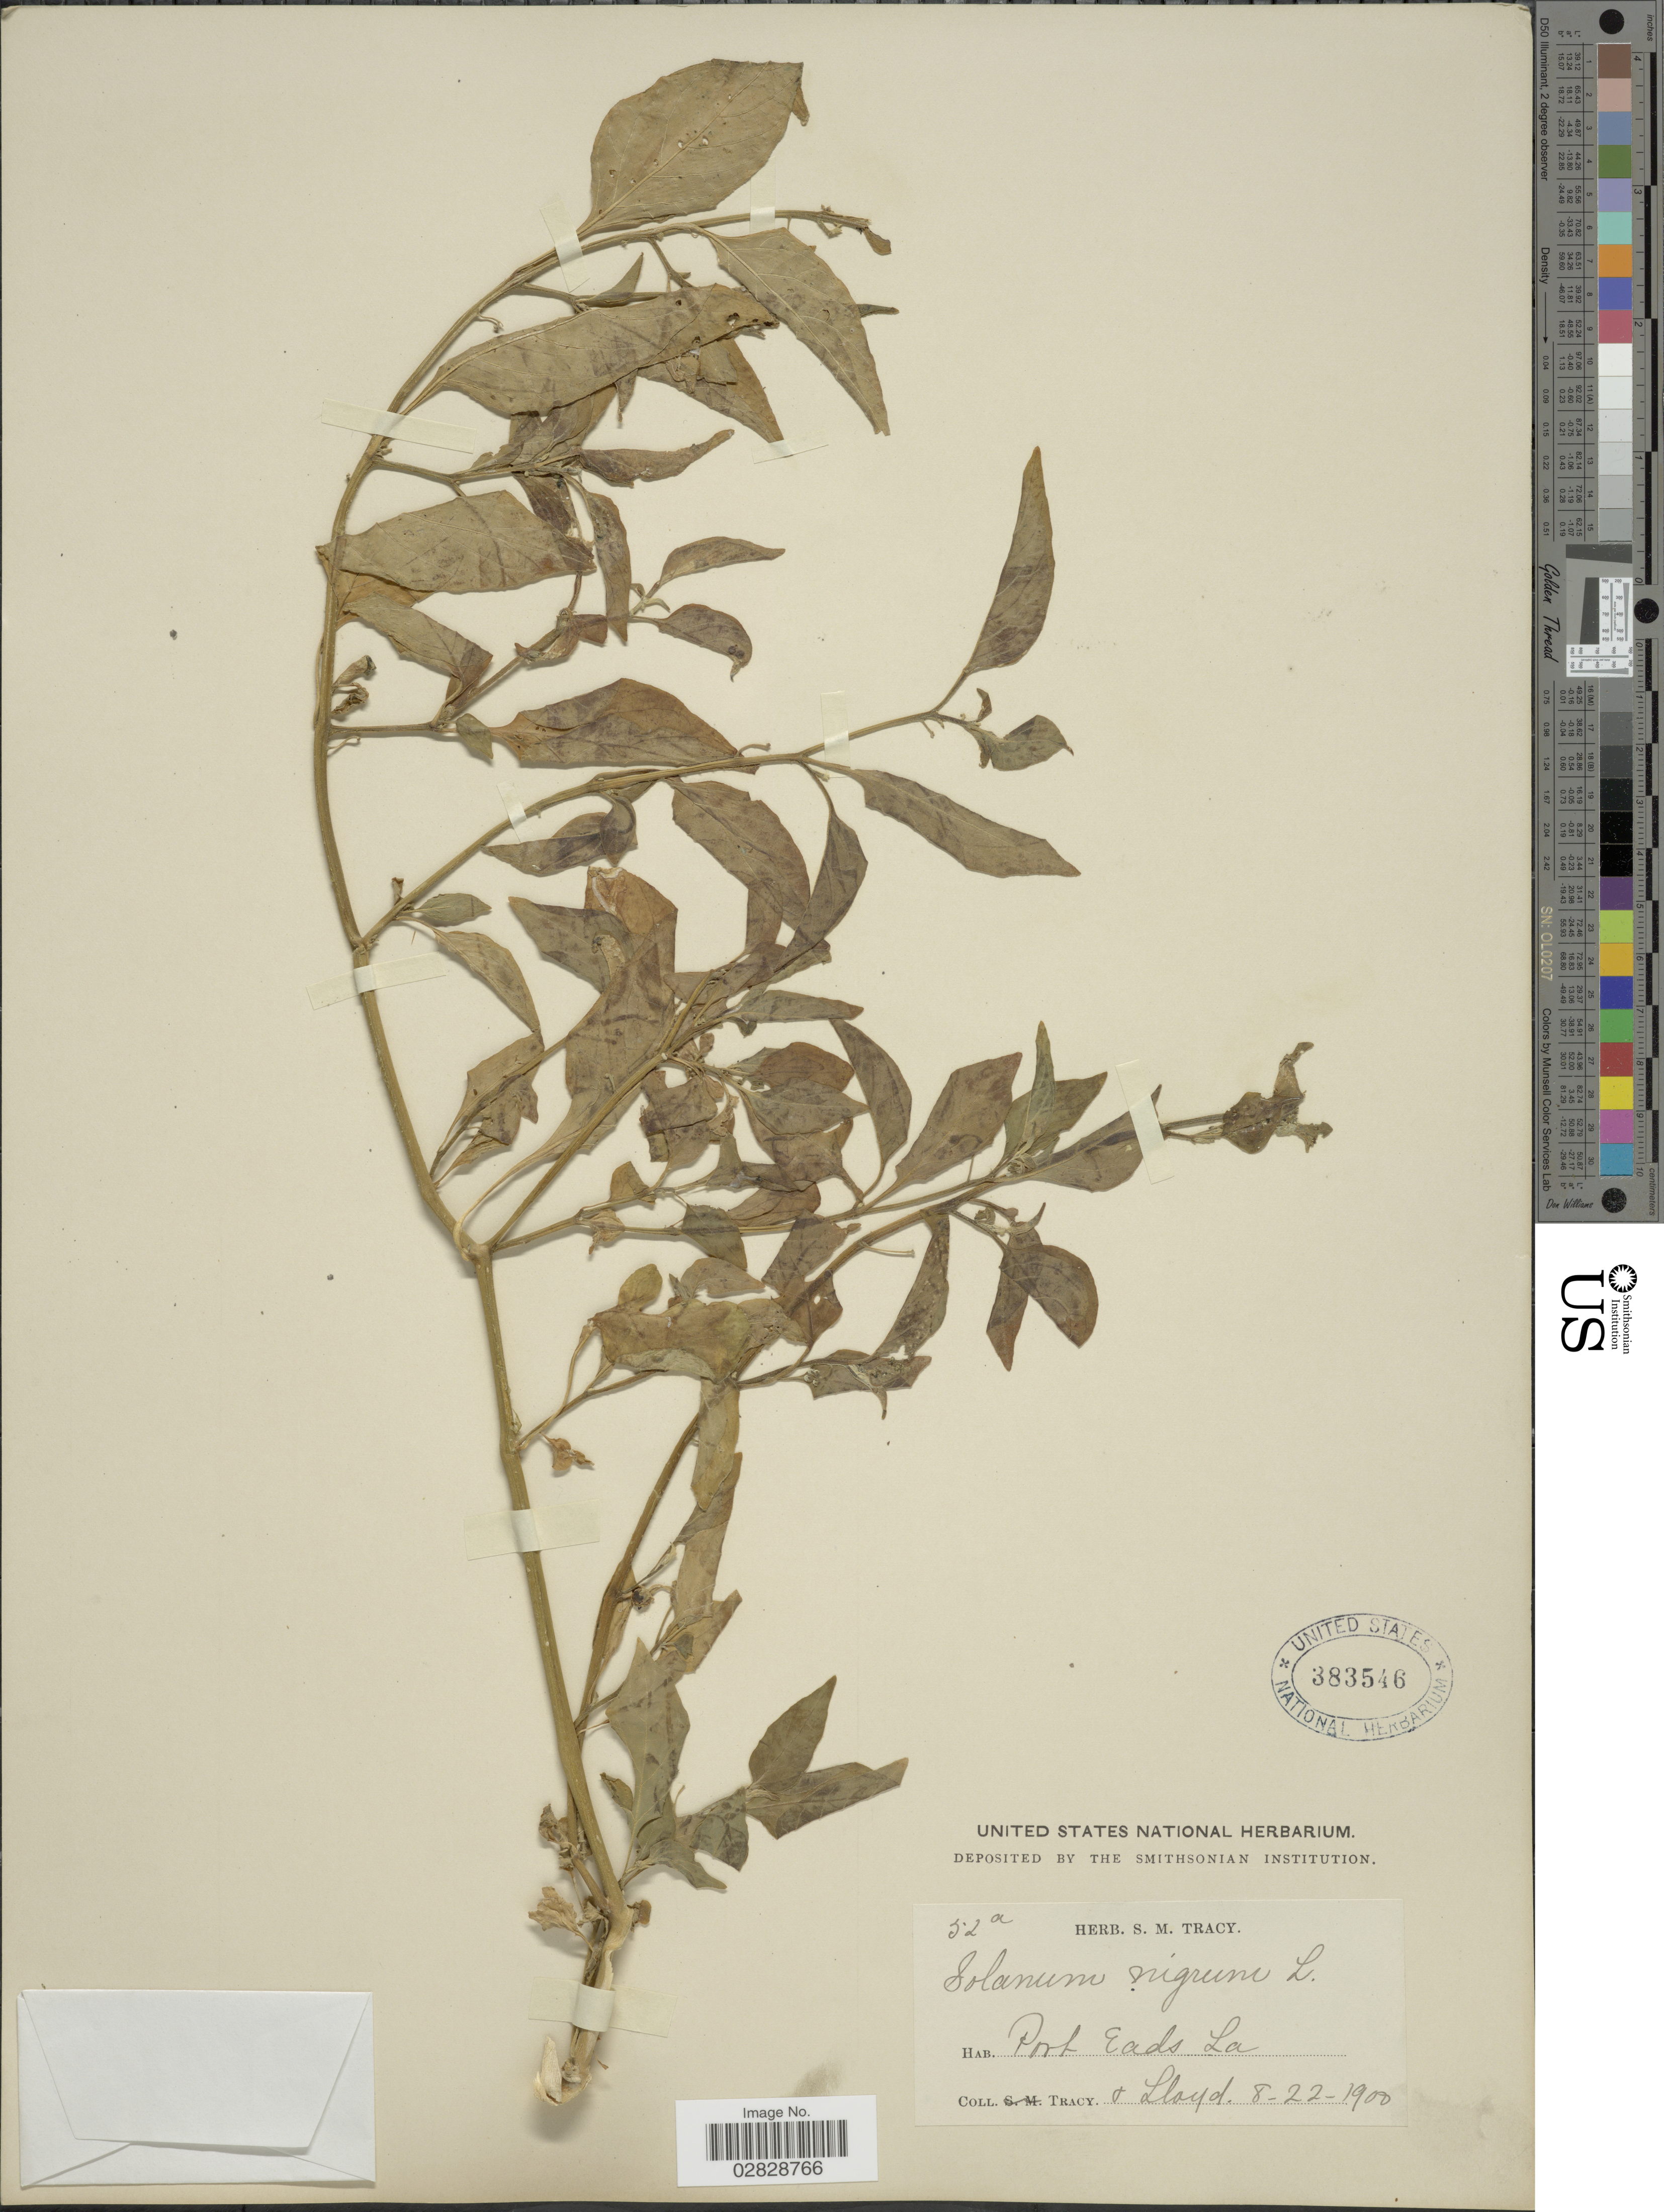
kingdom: Plantae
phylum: Tracheophyta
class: Magnoliopsida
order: Solanales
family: Solanaceae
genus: Solanum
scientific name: Solanum nigrescens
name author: M. Martens & Galeotti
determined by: Knapp, S. D.; Särkinen, T.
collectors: -. Tracy & -- Lloyd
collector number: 52a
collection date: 1900-08-22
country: United States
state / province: Louisiana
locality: Port Eads La.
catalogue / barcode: US 383546